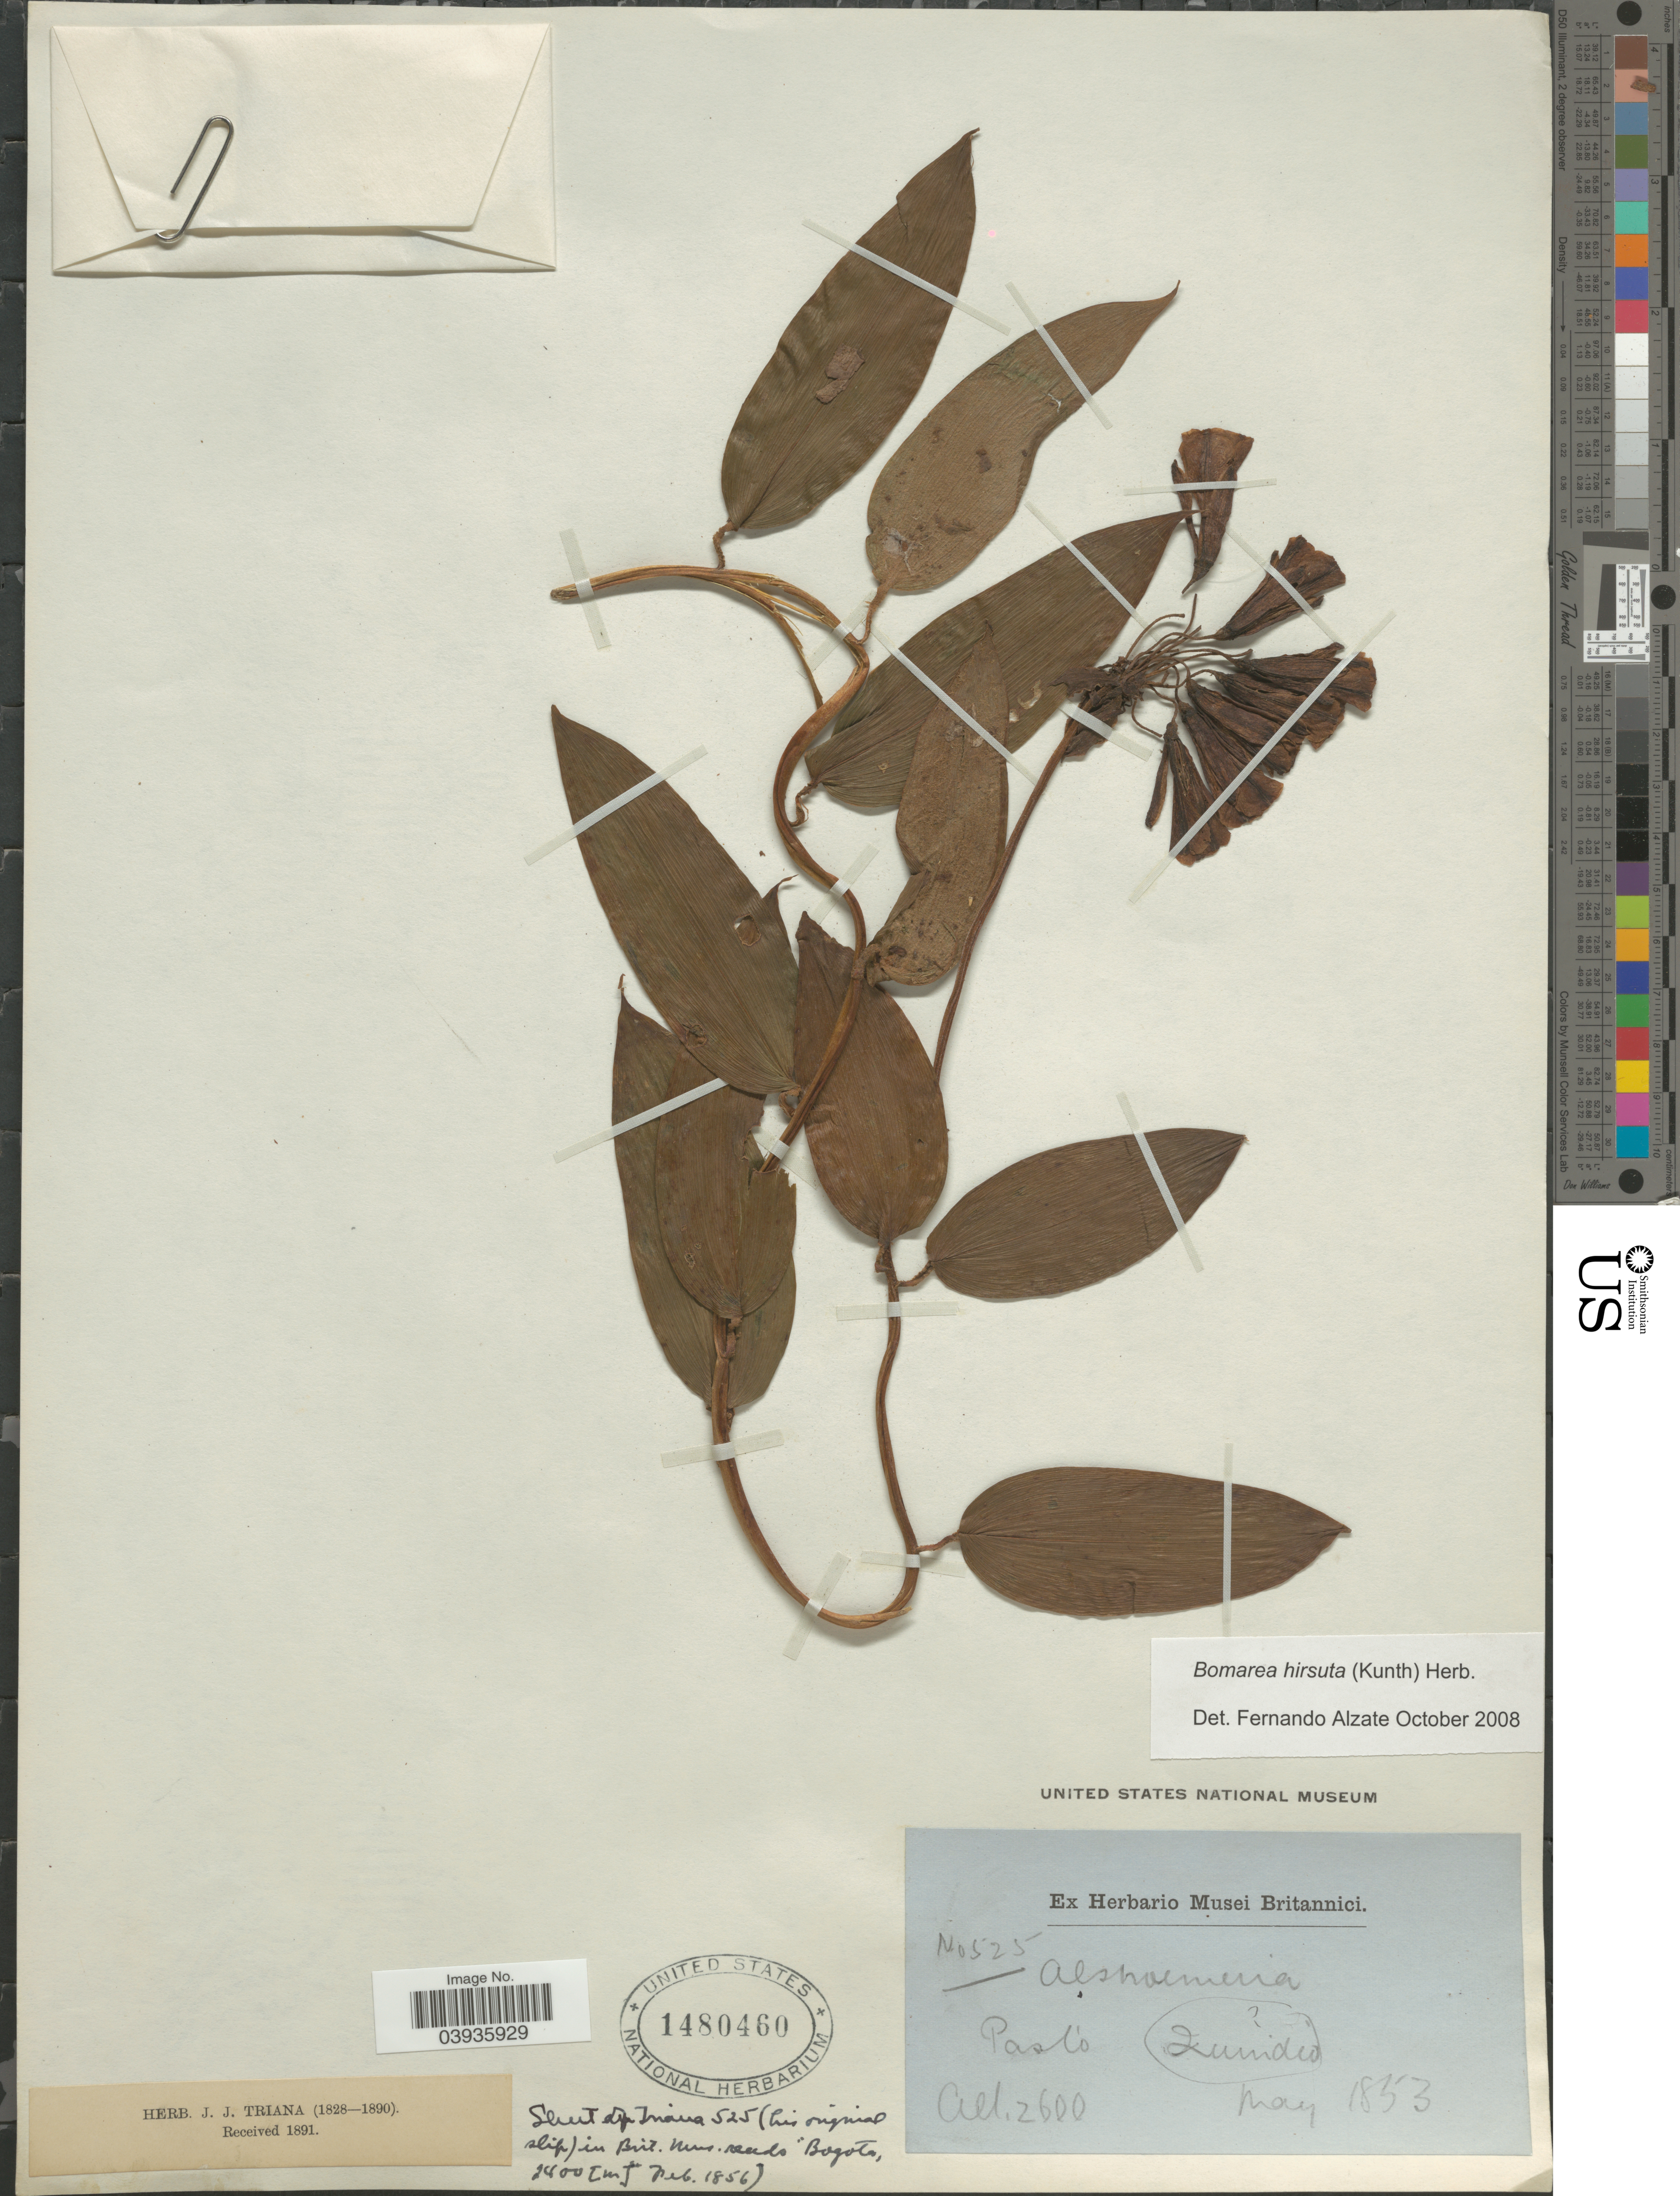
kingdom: Plantae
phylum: Tracheophyta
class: Liliopsida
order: Liliales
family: Alstroemeriaceae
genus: Bomarea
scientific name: Bomarea hirsuta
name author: (Kunth) Herb.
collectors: Ex Herb. J. J. Triana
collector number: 525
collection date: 1853-05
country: Colombia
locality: Pasto Quindio.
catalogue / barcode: US 1480460